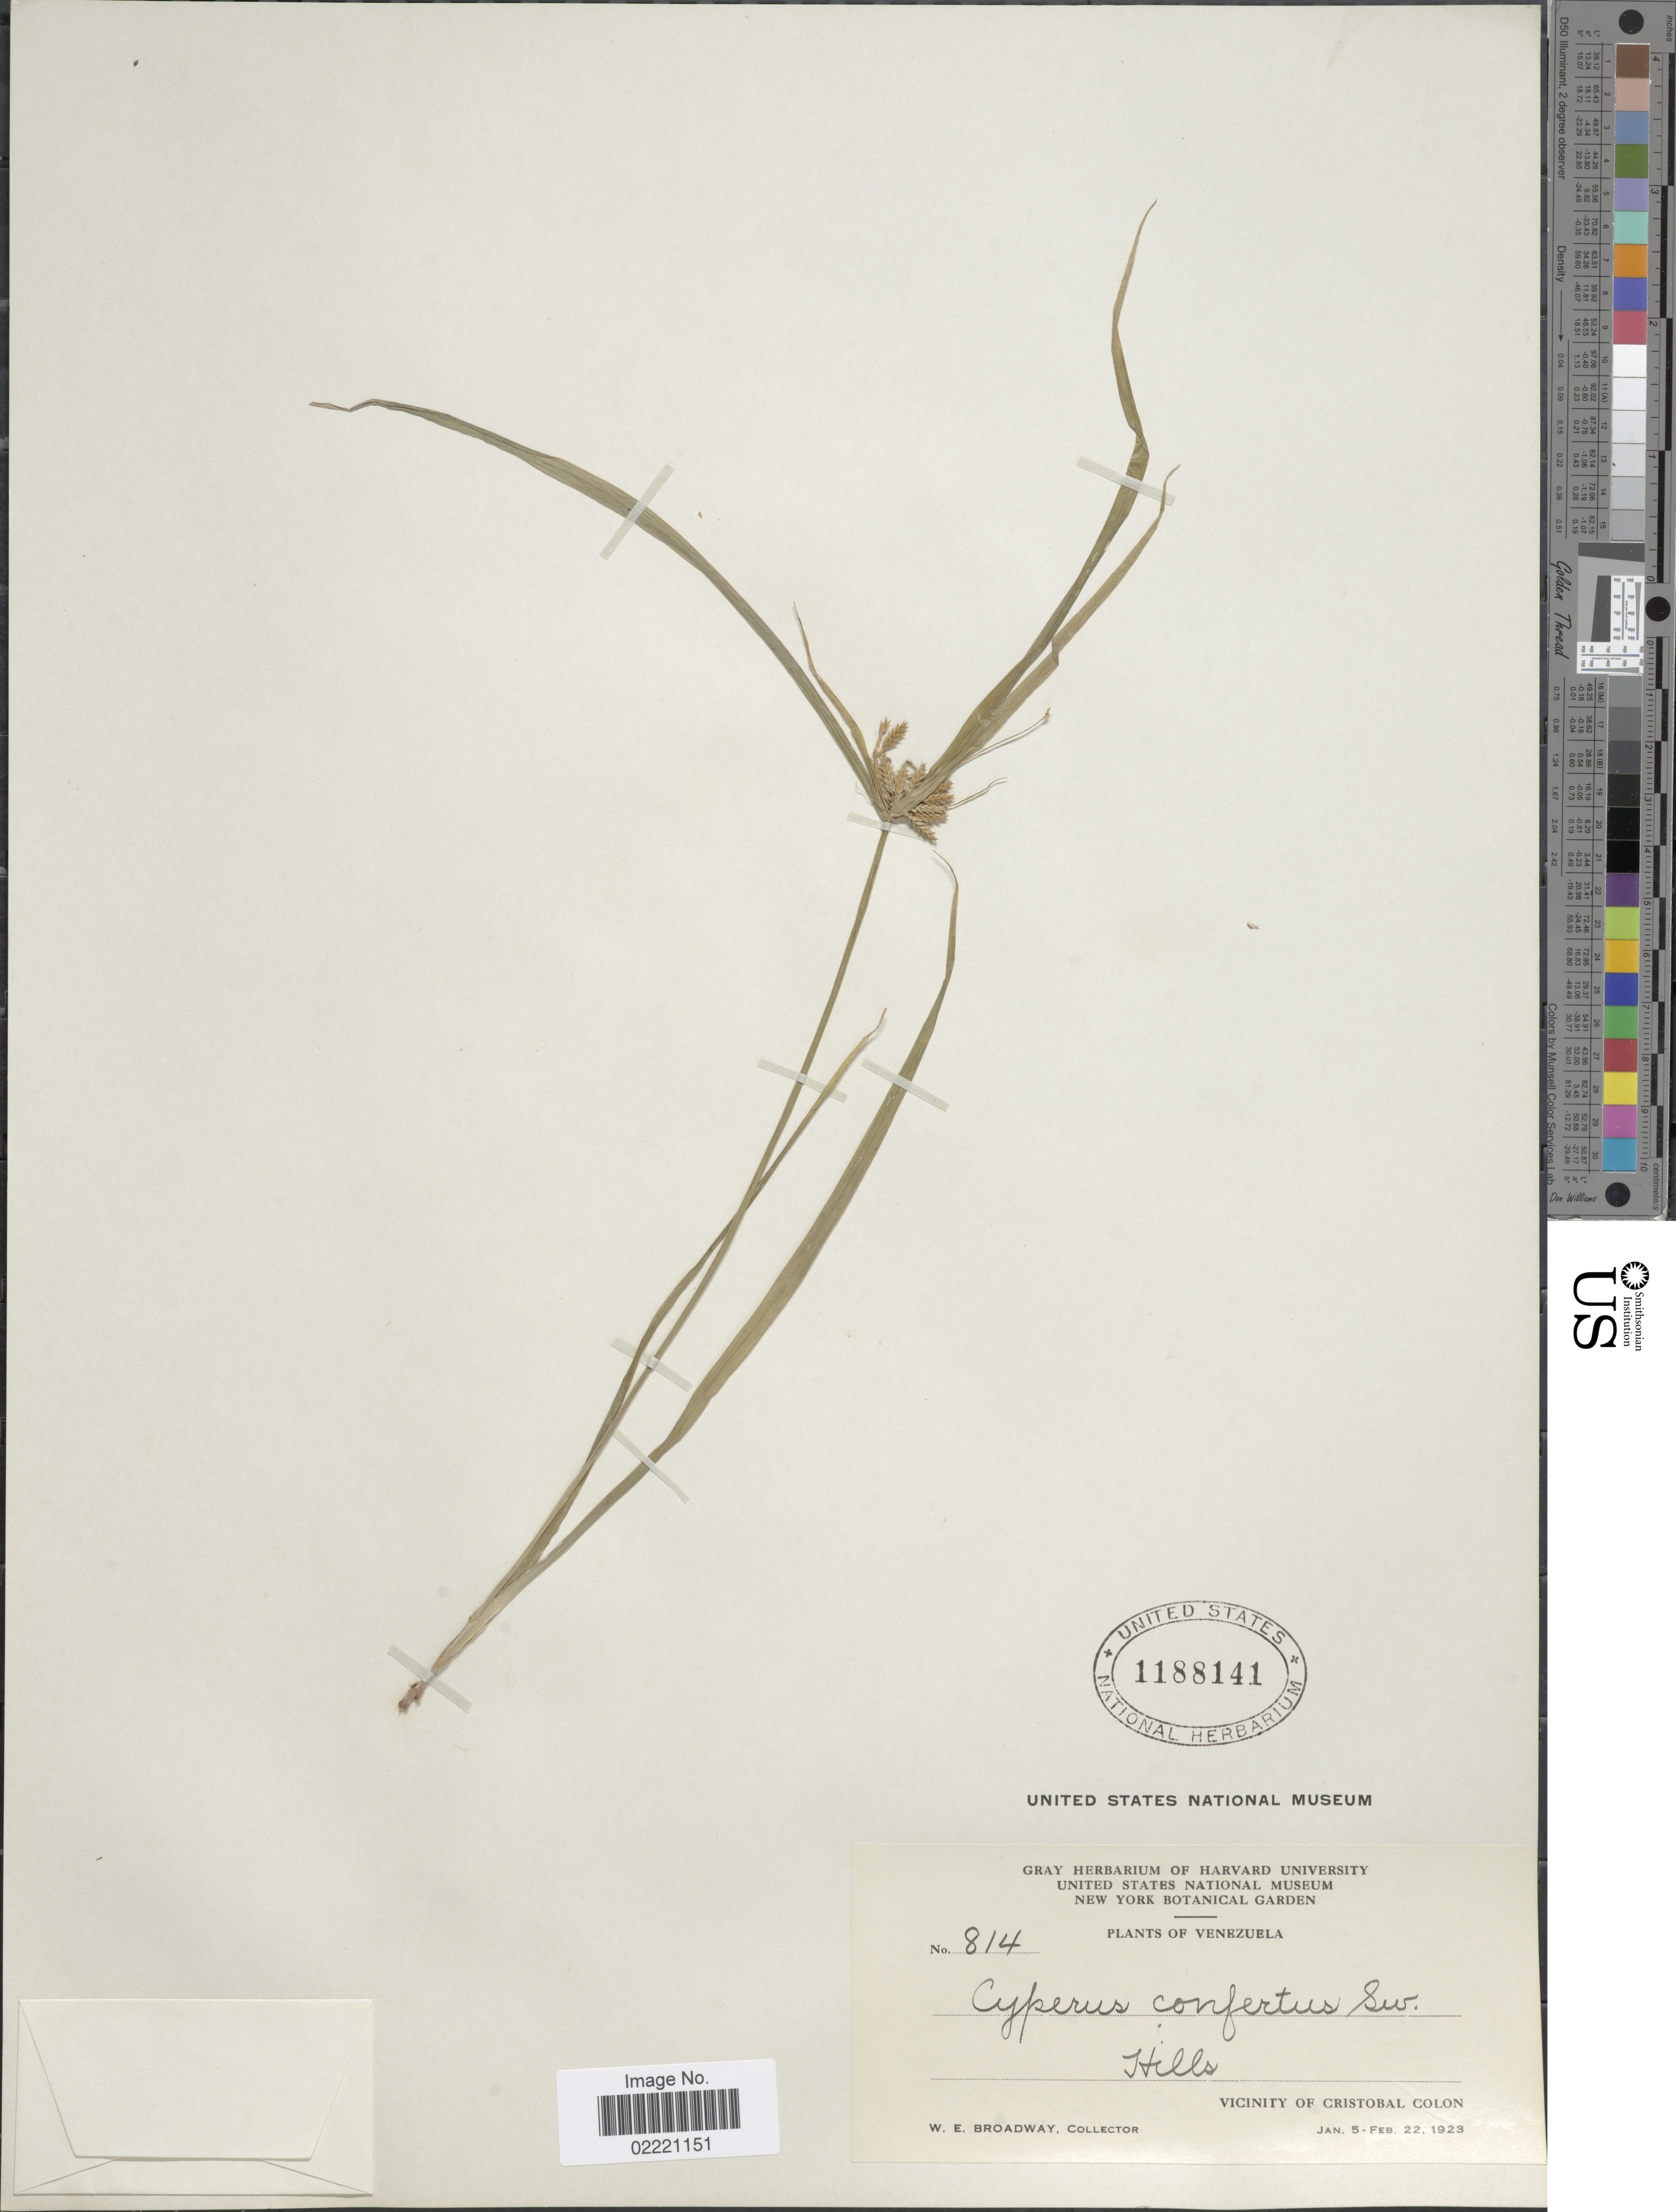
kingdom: Plantae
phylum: Tracheophyta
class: Liliopsida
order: Poales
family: Cyperaceae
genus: Cyperus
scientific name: Cyperus confertus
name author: Sw.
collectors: W. E. Broadway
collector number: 814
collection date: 1923-01-05/1923-02-22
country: Venezuela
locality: Hills, vicinity of Cristobal Colon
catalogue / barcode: US 1188141